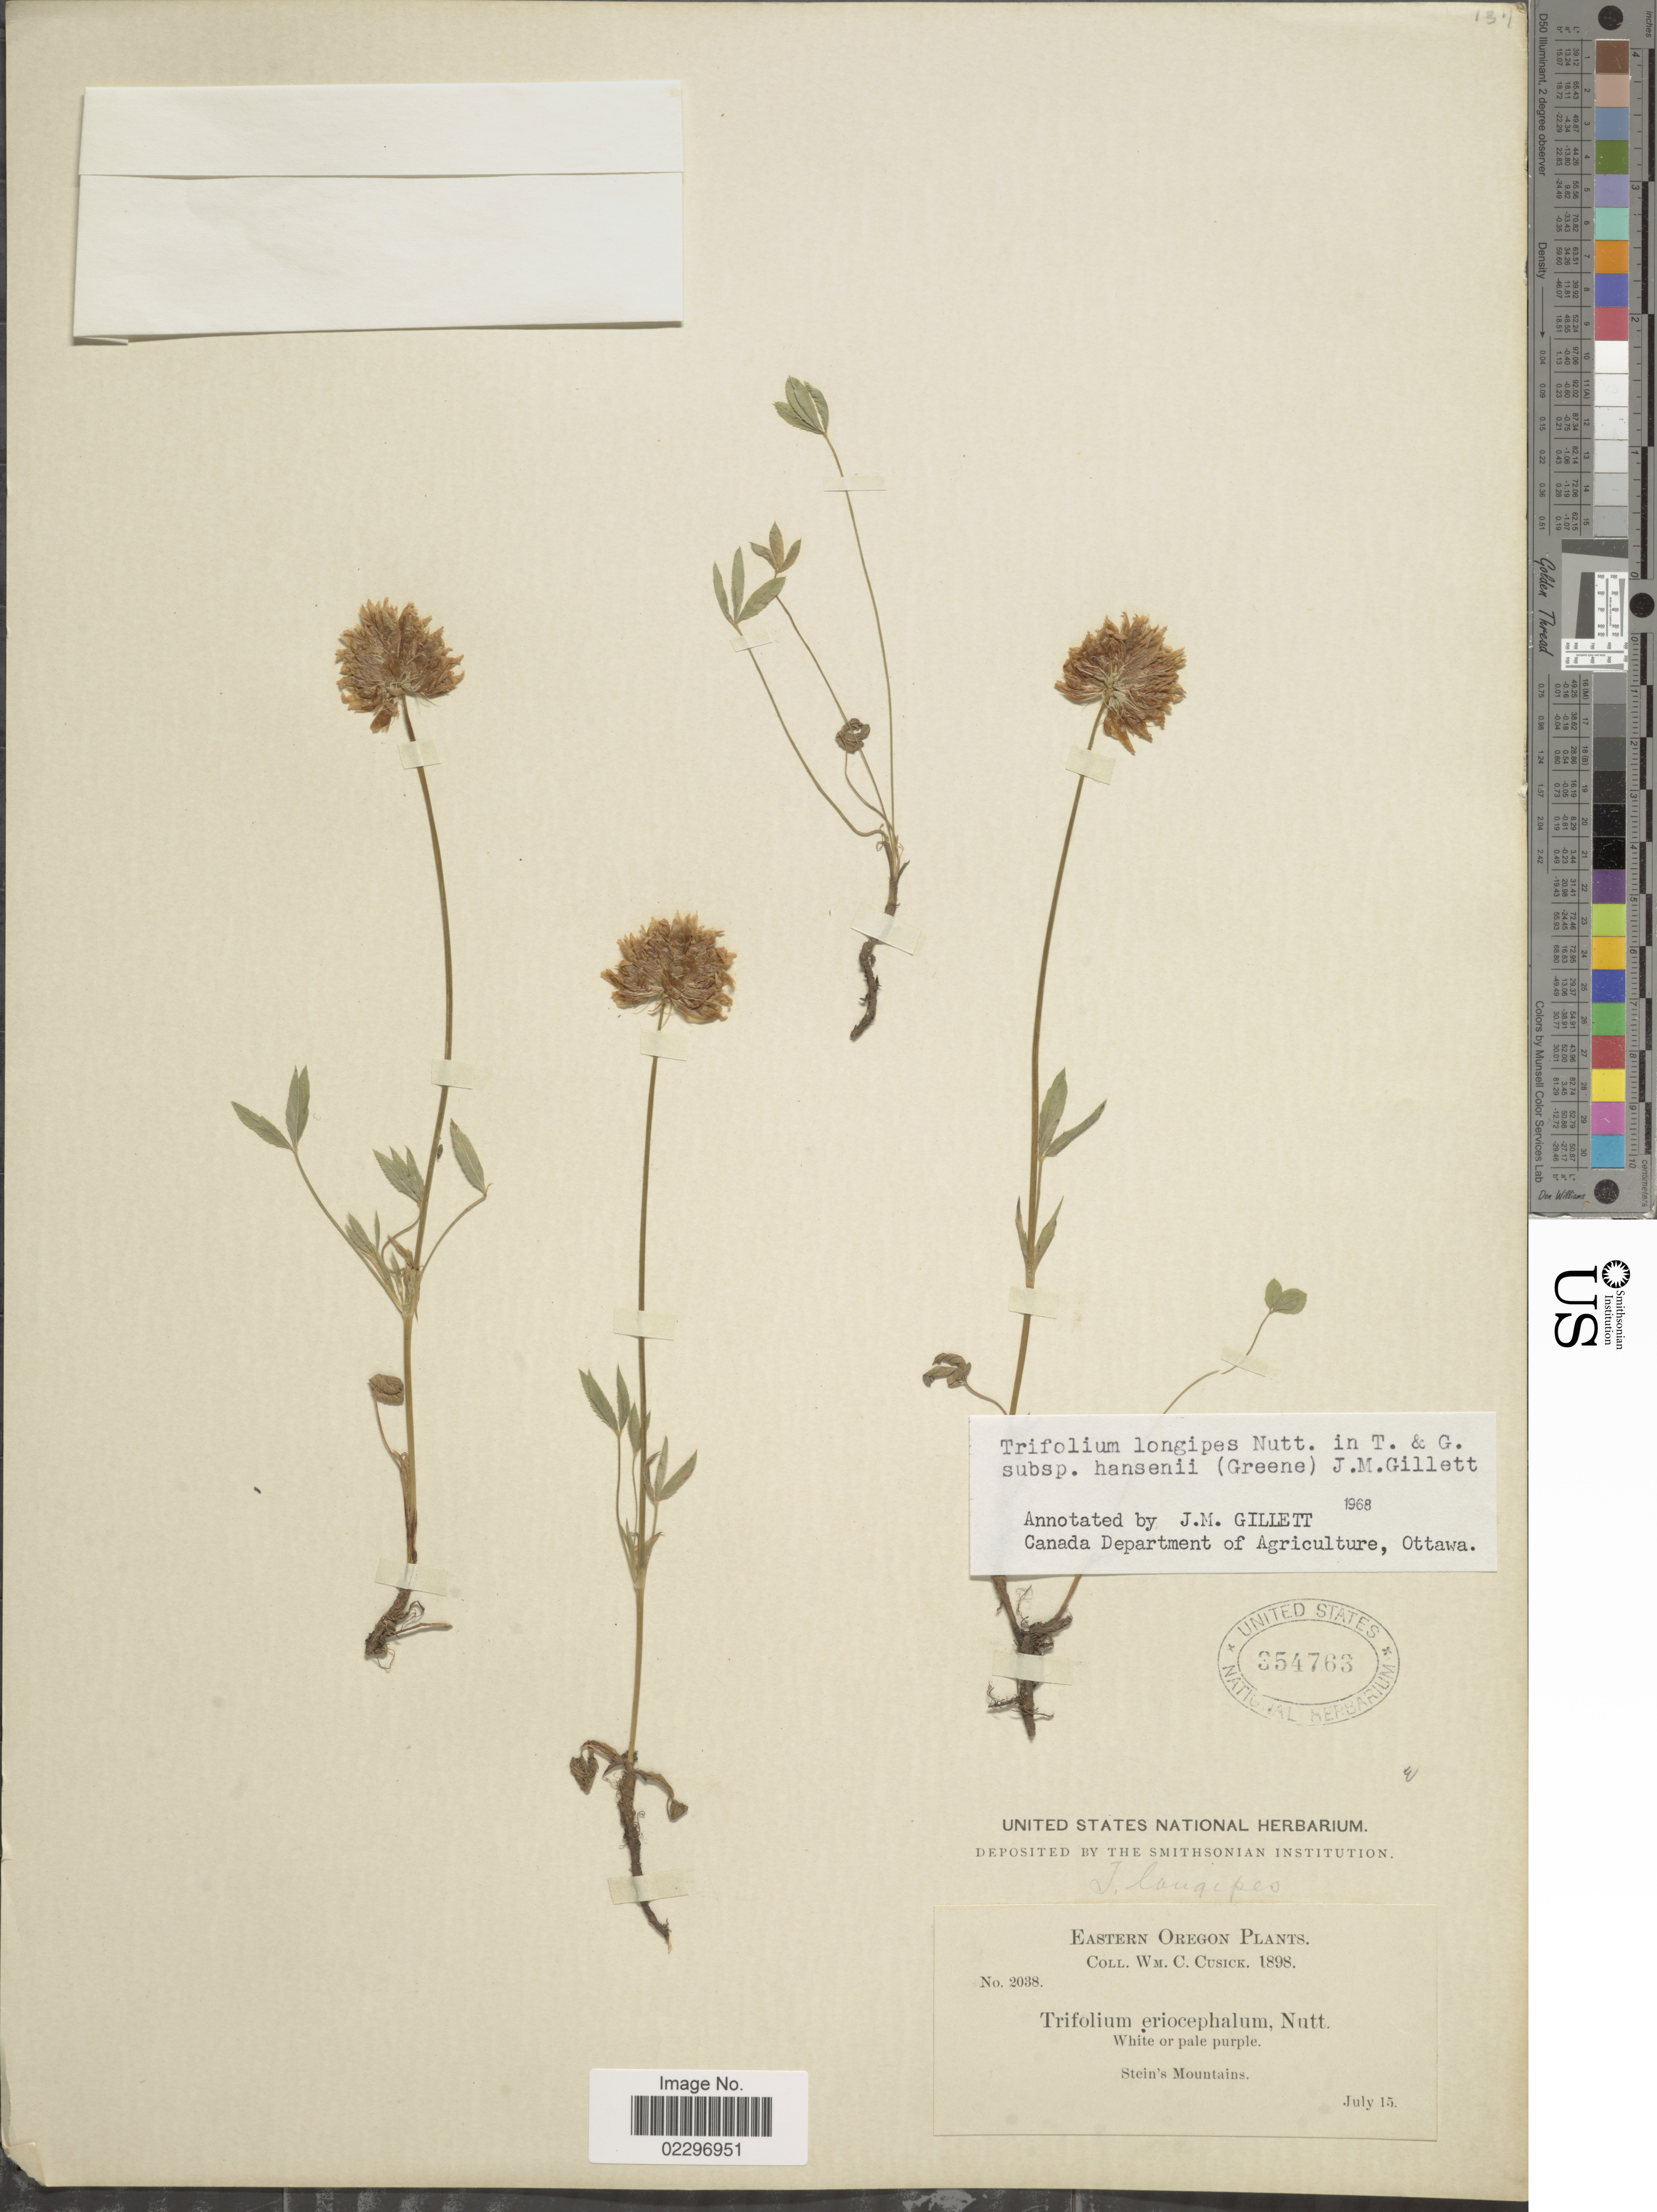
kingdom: Plantae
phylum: Tracheophyta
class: Magnoliopsida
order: Fabales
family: Fabaceae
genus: Trifolium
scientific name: Trifolium longipes subsp. hansenii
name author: (Greene) J.M. Gillett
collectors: W. C. Cusick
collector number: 2038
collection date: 1898-07-15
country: United States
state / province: Oregon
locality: Eastern Oregon, Stein's Mountains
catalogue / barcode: US 354763